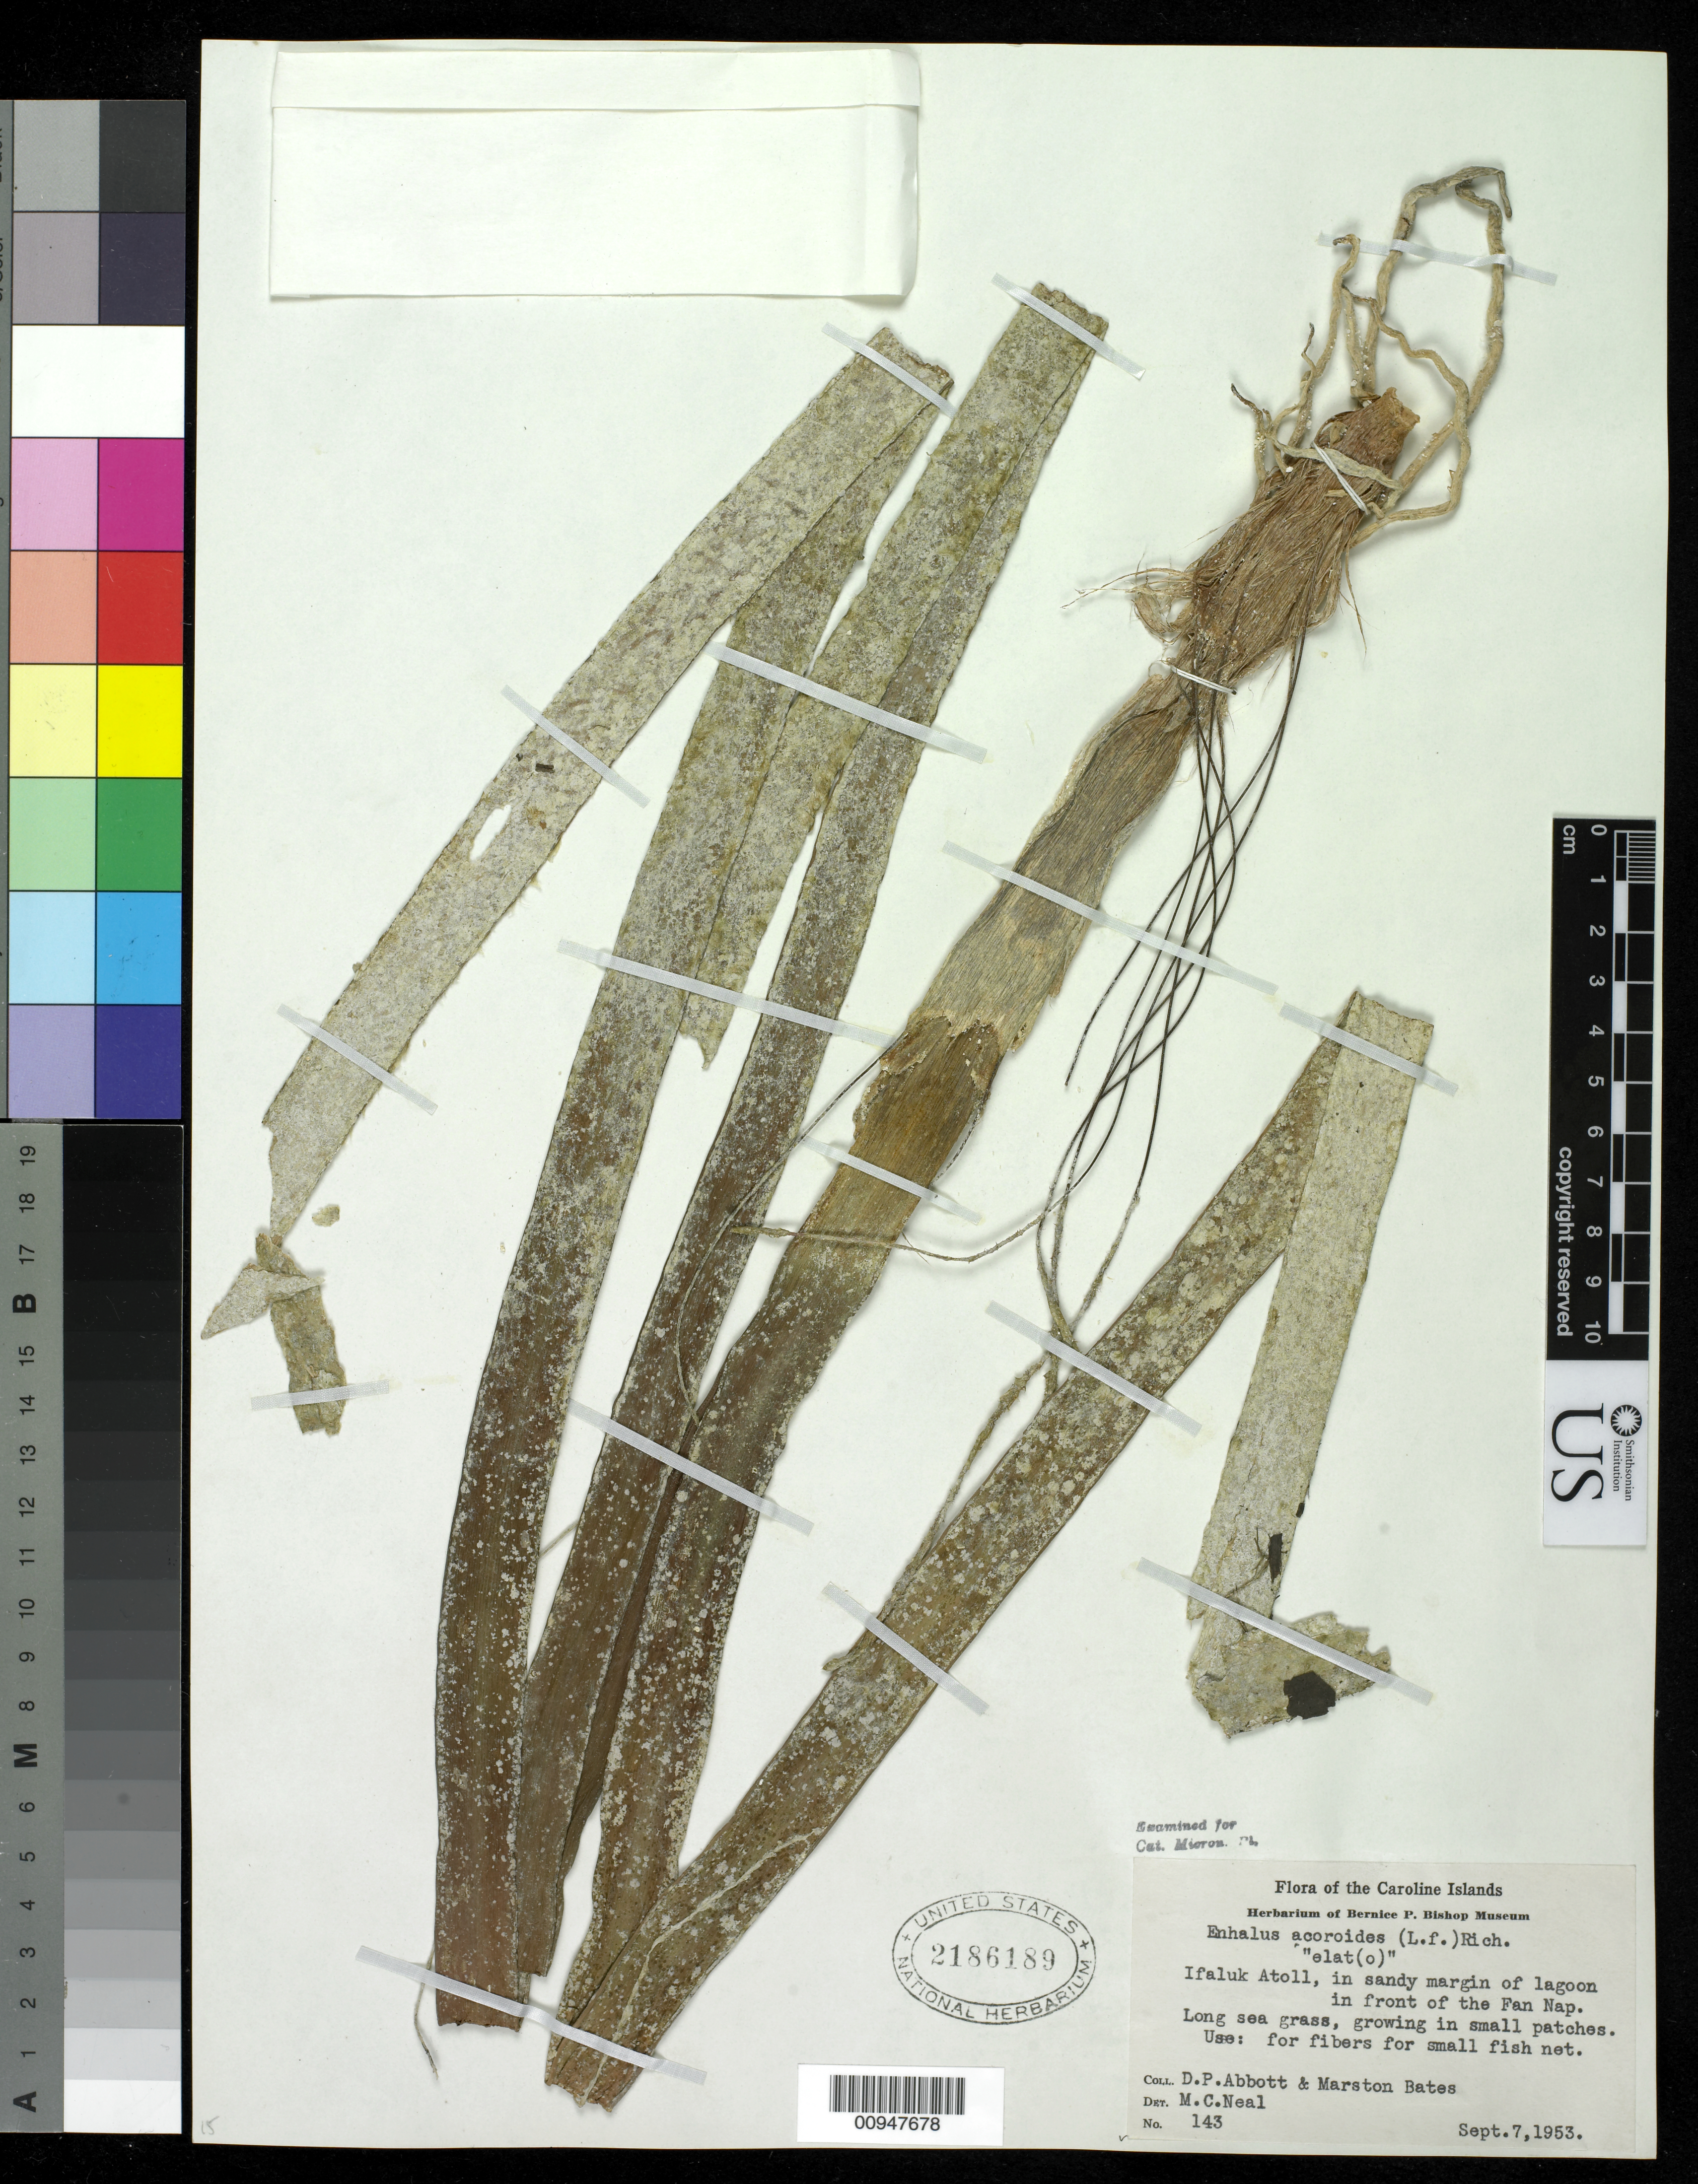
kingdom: Plantae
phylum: Tracheophyta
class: Liliopsida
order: Alismatales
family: Hydrocharitaceae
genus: Enhalus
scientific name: Enhalus acoroides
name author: (L. f.) Royle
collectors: D. P. Abbott & M. Bates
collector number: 143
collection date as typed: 07 Sep 1953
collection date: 1953-09-07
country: Micronesia, Federated States of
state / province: Yap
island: Ifalik (Ifaluk) Atoll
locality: Ifaluk Atoll, in sandy margin of lagoon in front of the Fan Nap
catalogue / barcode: US 2186189